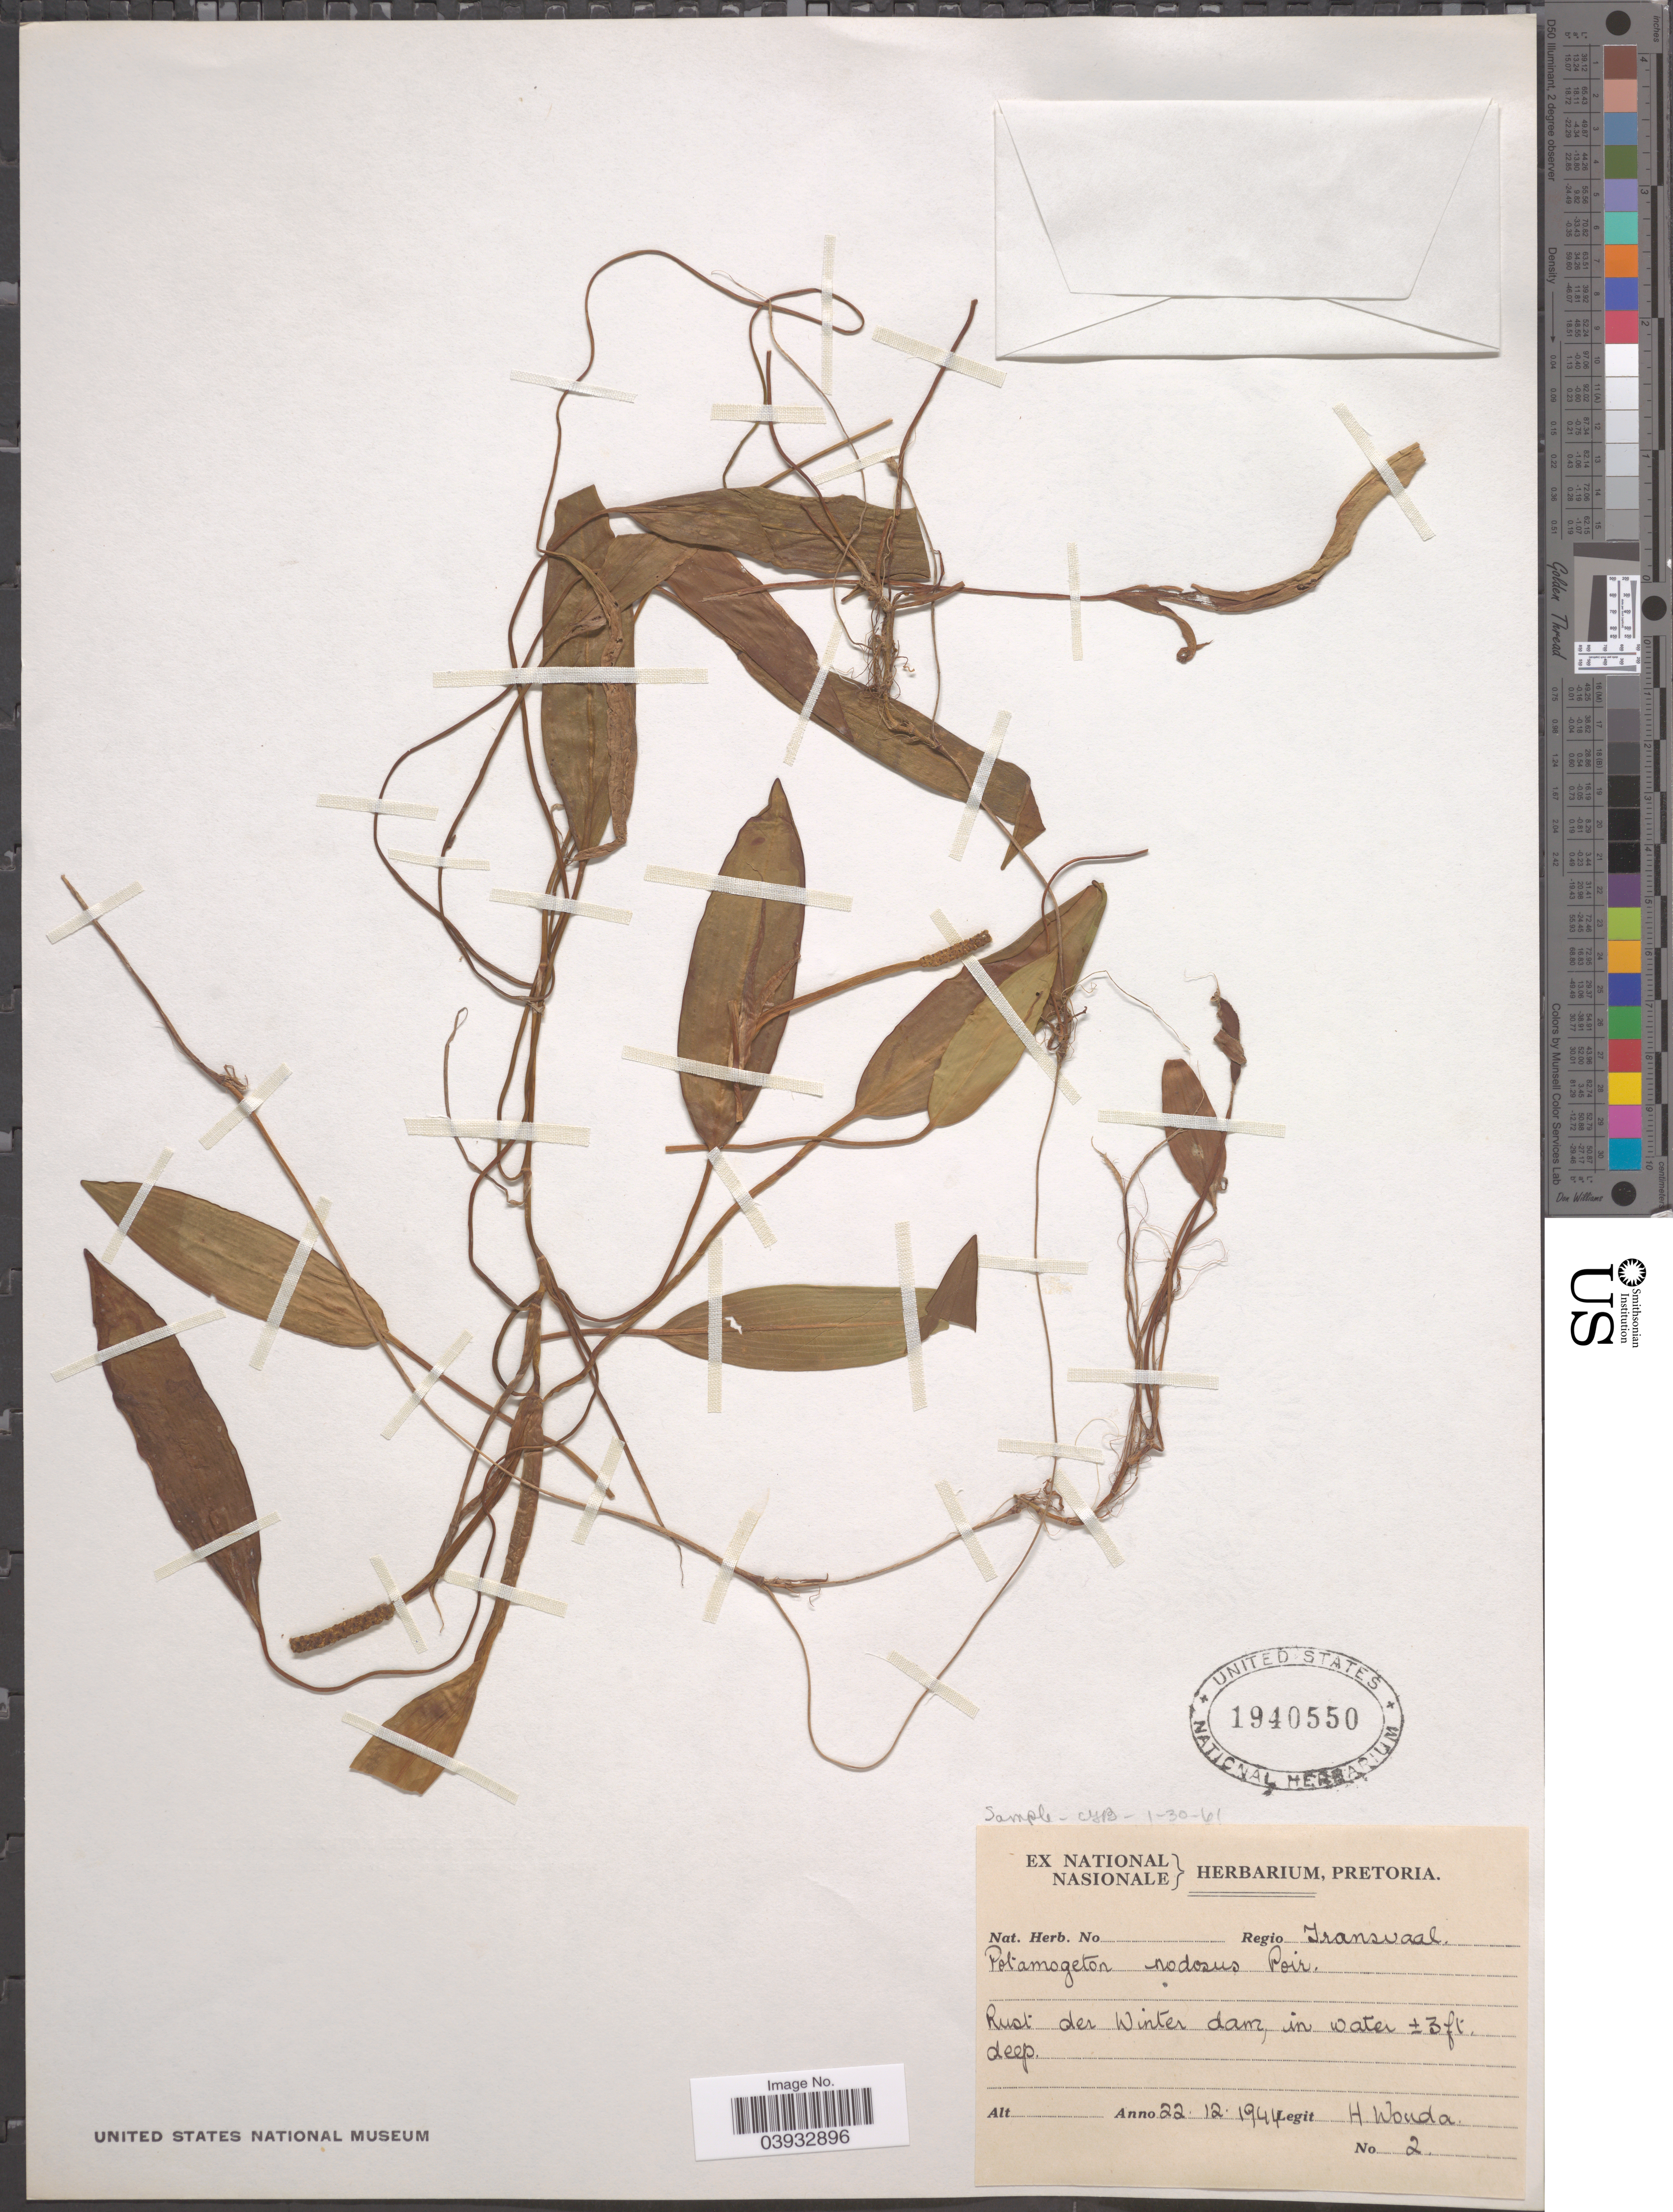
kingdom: Plantae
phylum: Tracheophyta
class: Liliopsida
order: Alismatales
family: Potamogetonaceae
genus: Potamogeton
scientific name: Potamogeton nodosus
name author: Poir.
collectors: H. Wonda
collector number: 2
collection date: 1944-12-22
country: South Africa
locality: Regio Transvaal. Rust der Winter dam.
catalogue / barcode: US 1940550